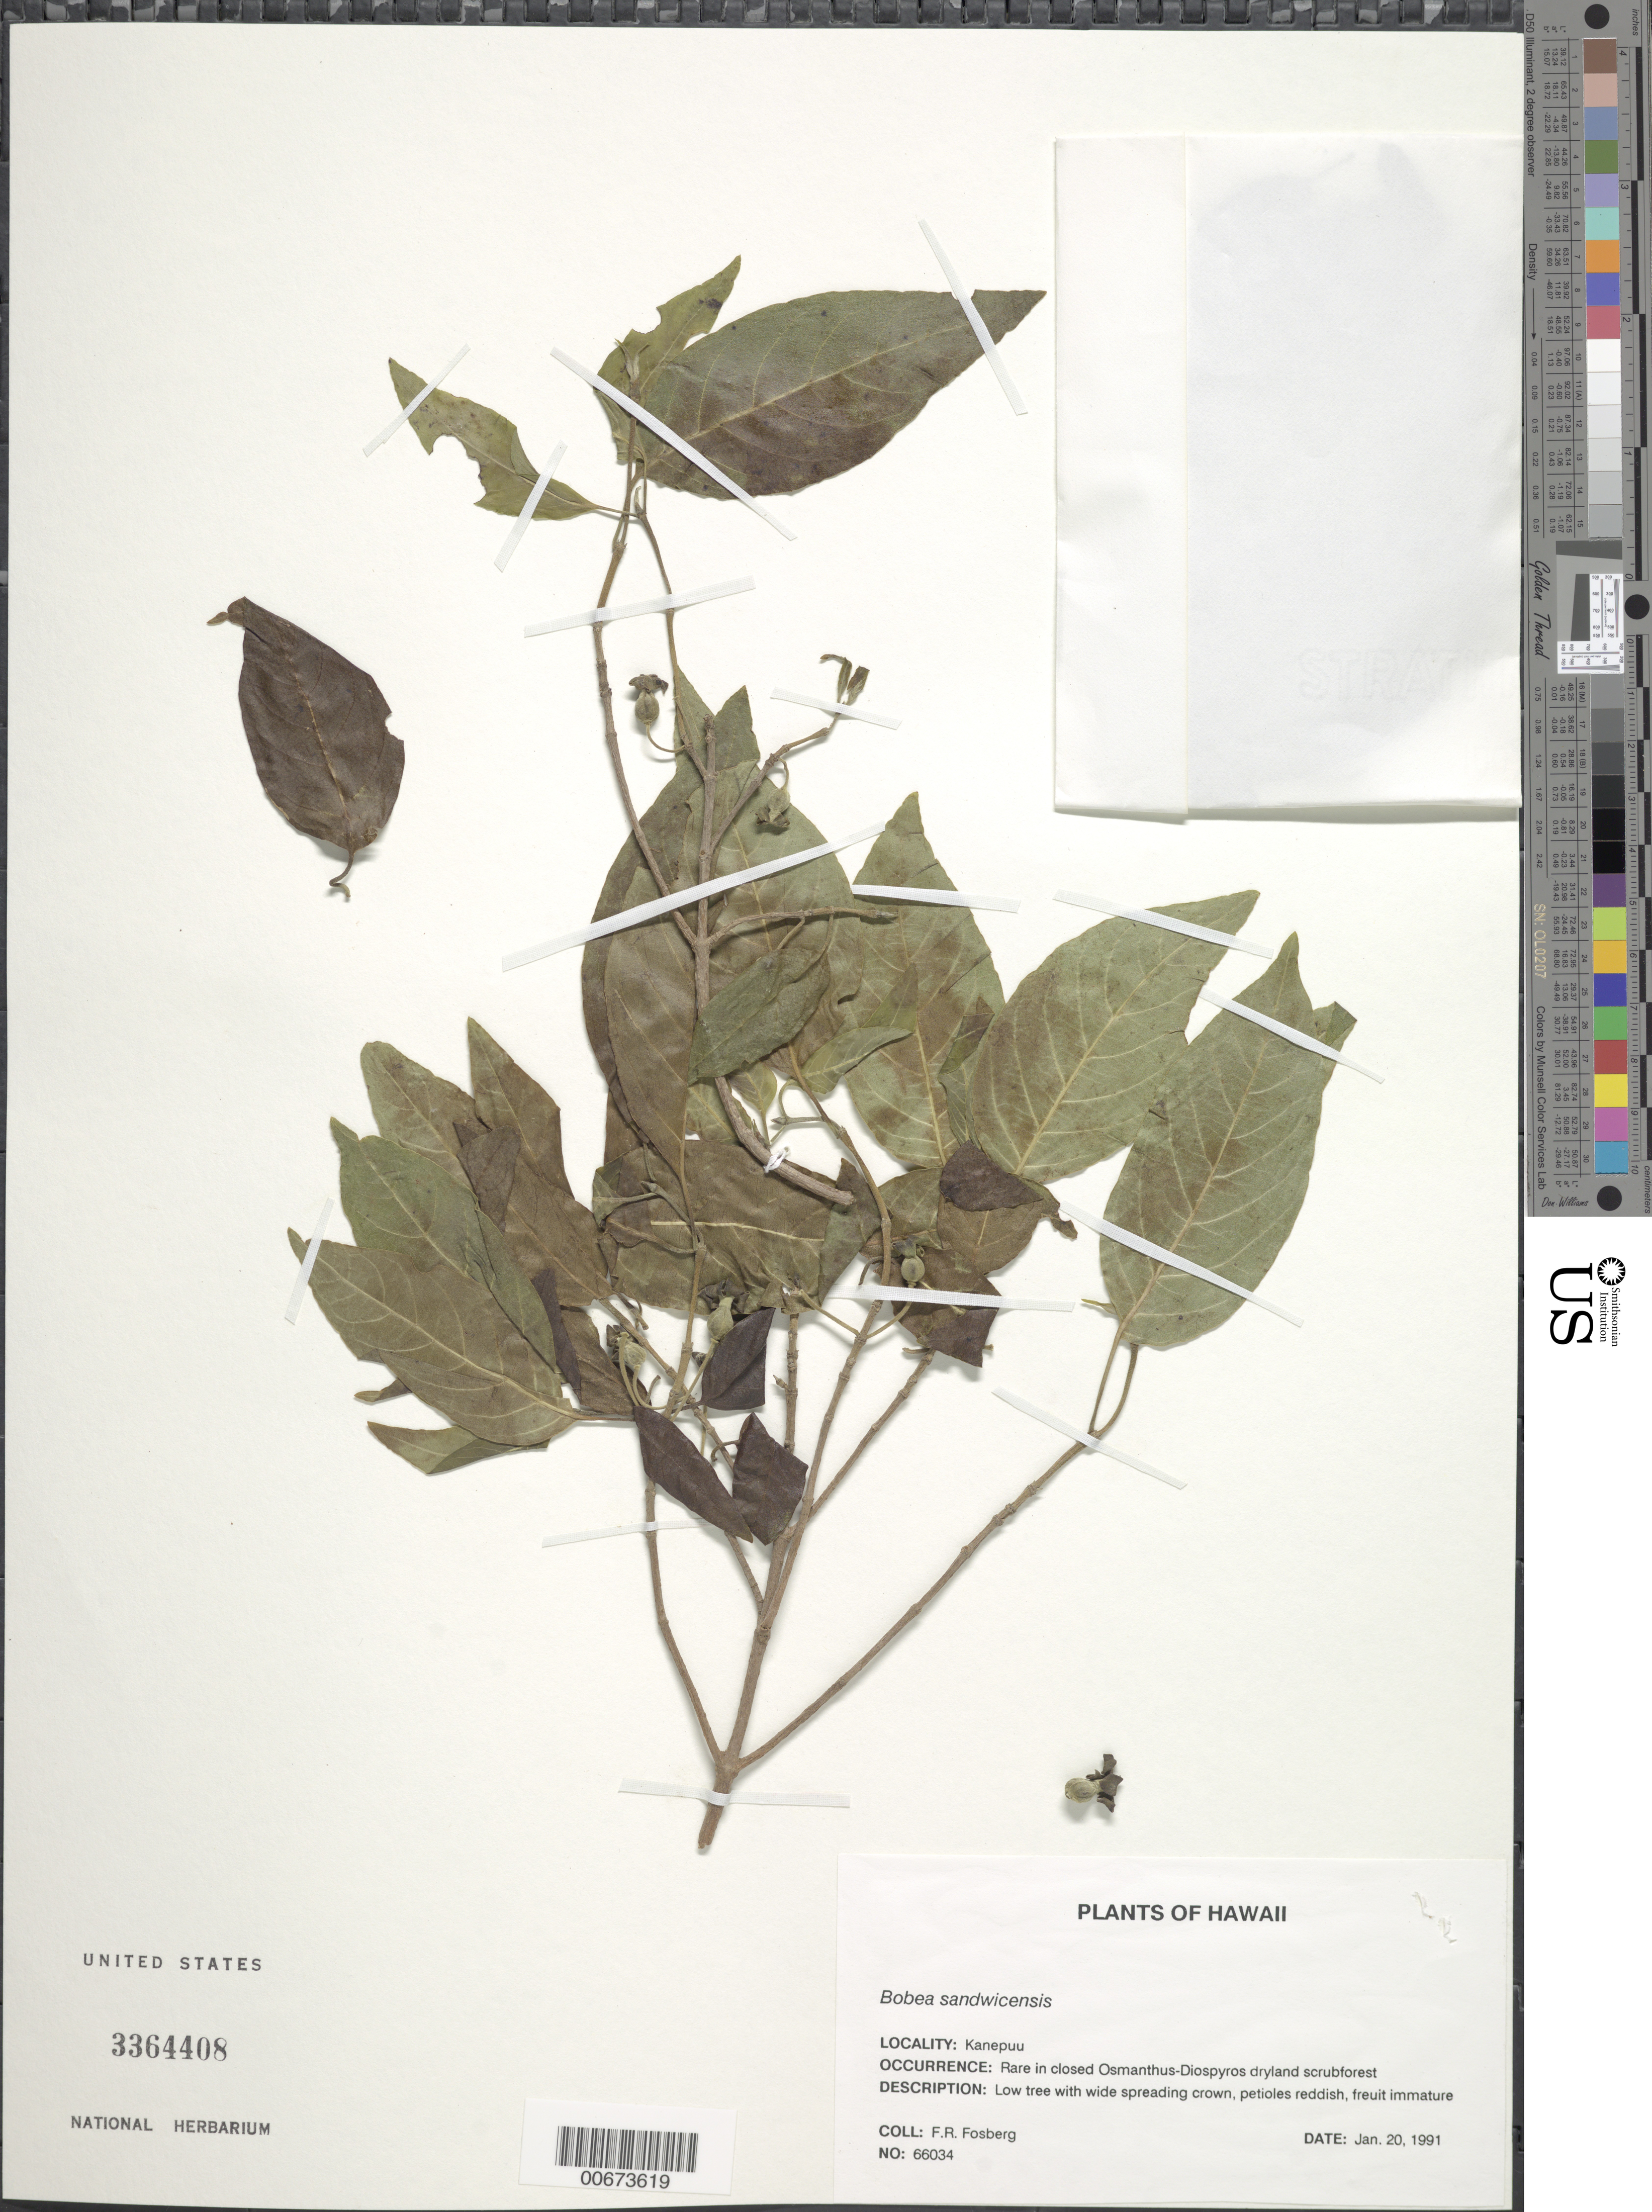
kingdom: Plantae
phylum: Tracheophyta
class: Magnoliopsida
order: Gentianales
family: Rubiaceae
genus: Bobea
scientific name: Bobea sandwicensis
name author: (A. Gray) Hillebr.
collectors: F. R. Fosberg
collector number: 66034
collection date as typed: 20 Jan 1991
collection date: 1991-01-20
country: United States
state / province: Hawaii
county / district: Maui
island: Lana'i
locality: Kanepu'u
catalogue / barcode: US 3364408